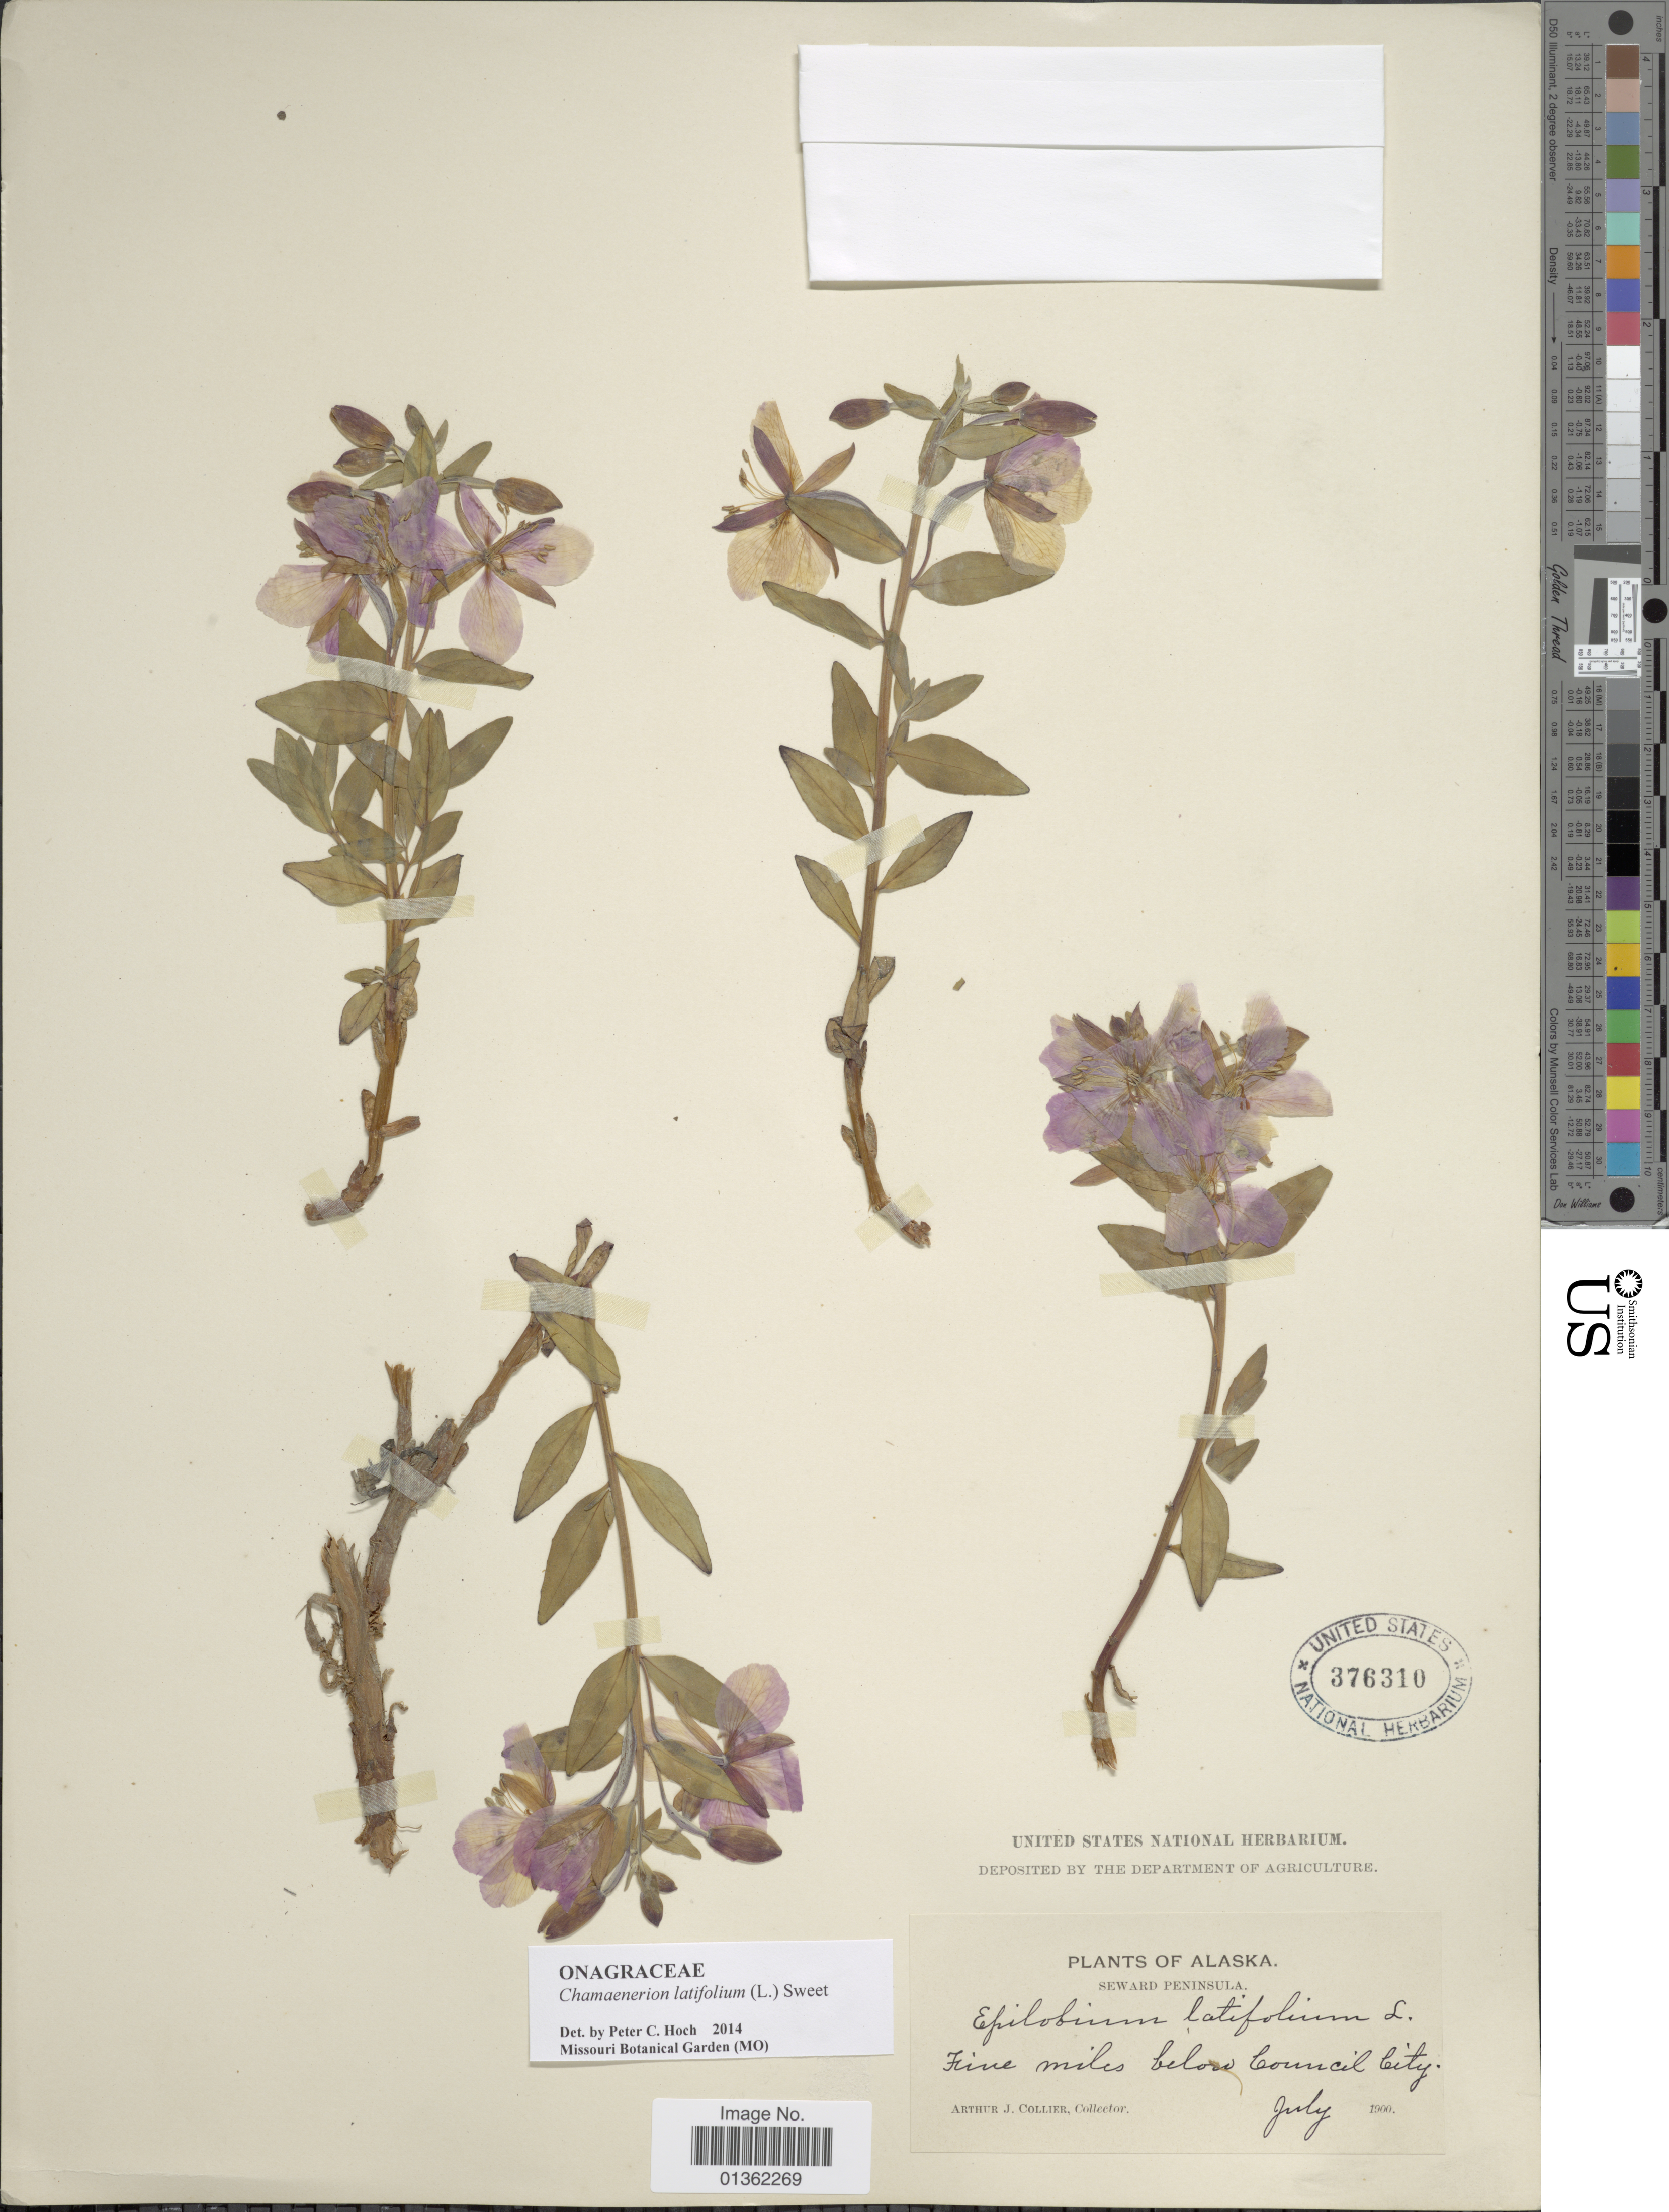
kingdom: Plantae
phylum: Tracheophyta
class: Magnoliopsida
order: Myrtales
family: Onagraceae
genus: Chamaenerion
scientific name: Chamaenerion latifolium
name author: (L.) Th. Fr. & Lange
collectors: A. Collier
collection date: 1900-07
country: United States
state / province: Alaska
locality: Seward Peninsula. Five miles below Council City.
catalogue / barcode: US 376310